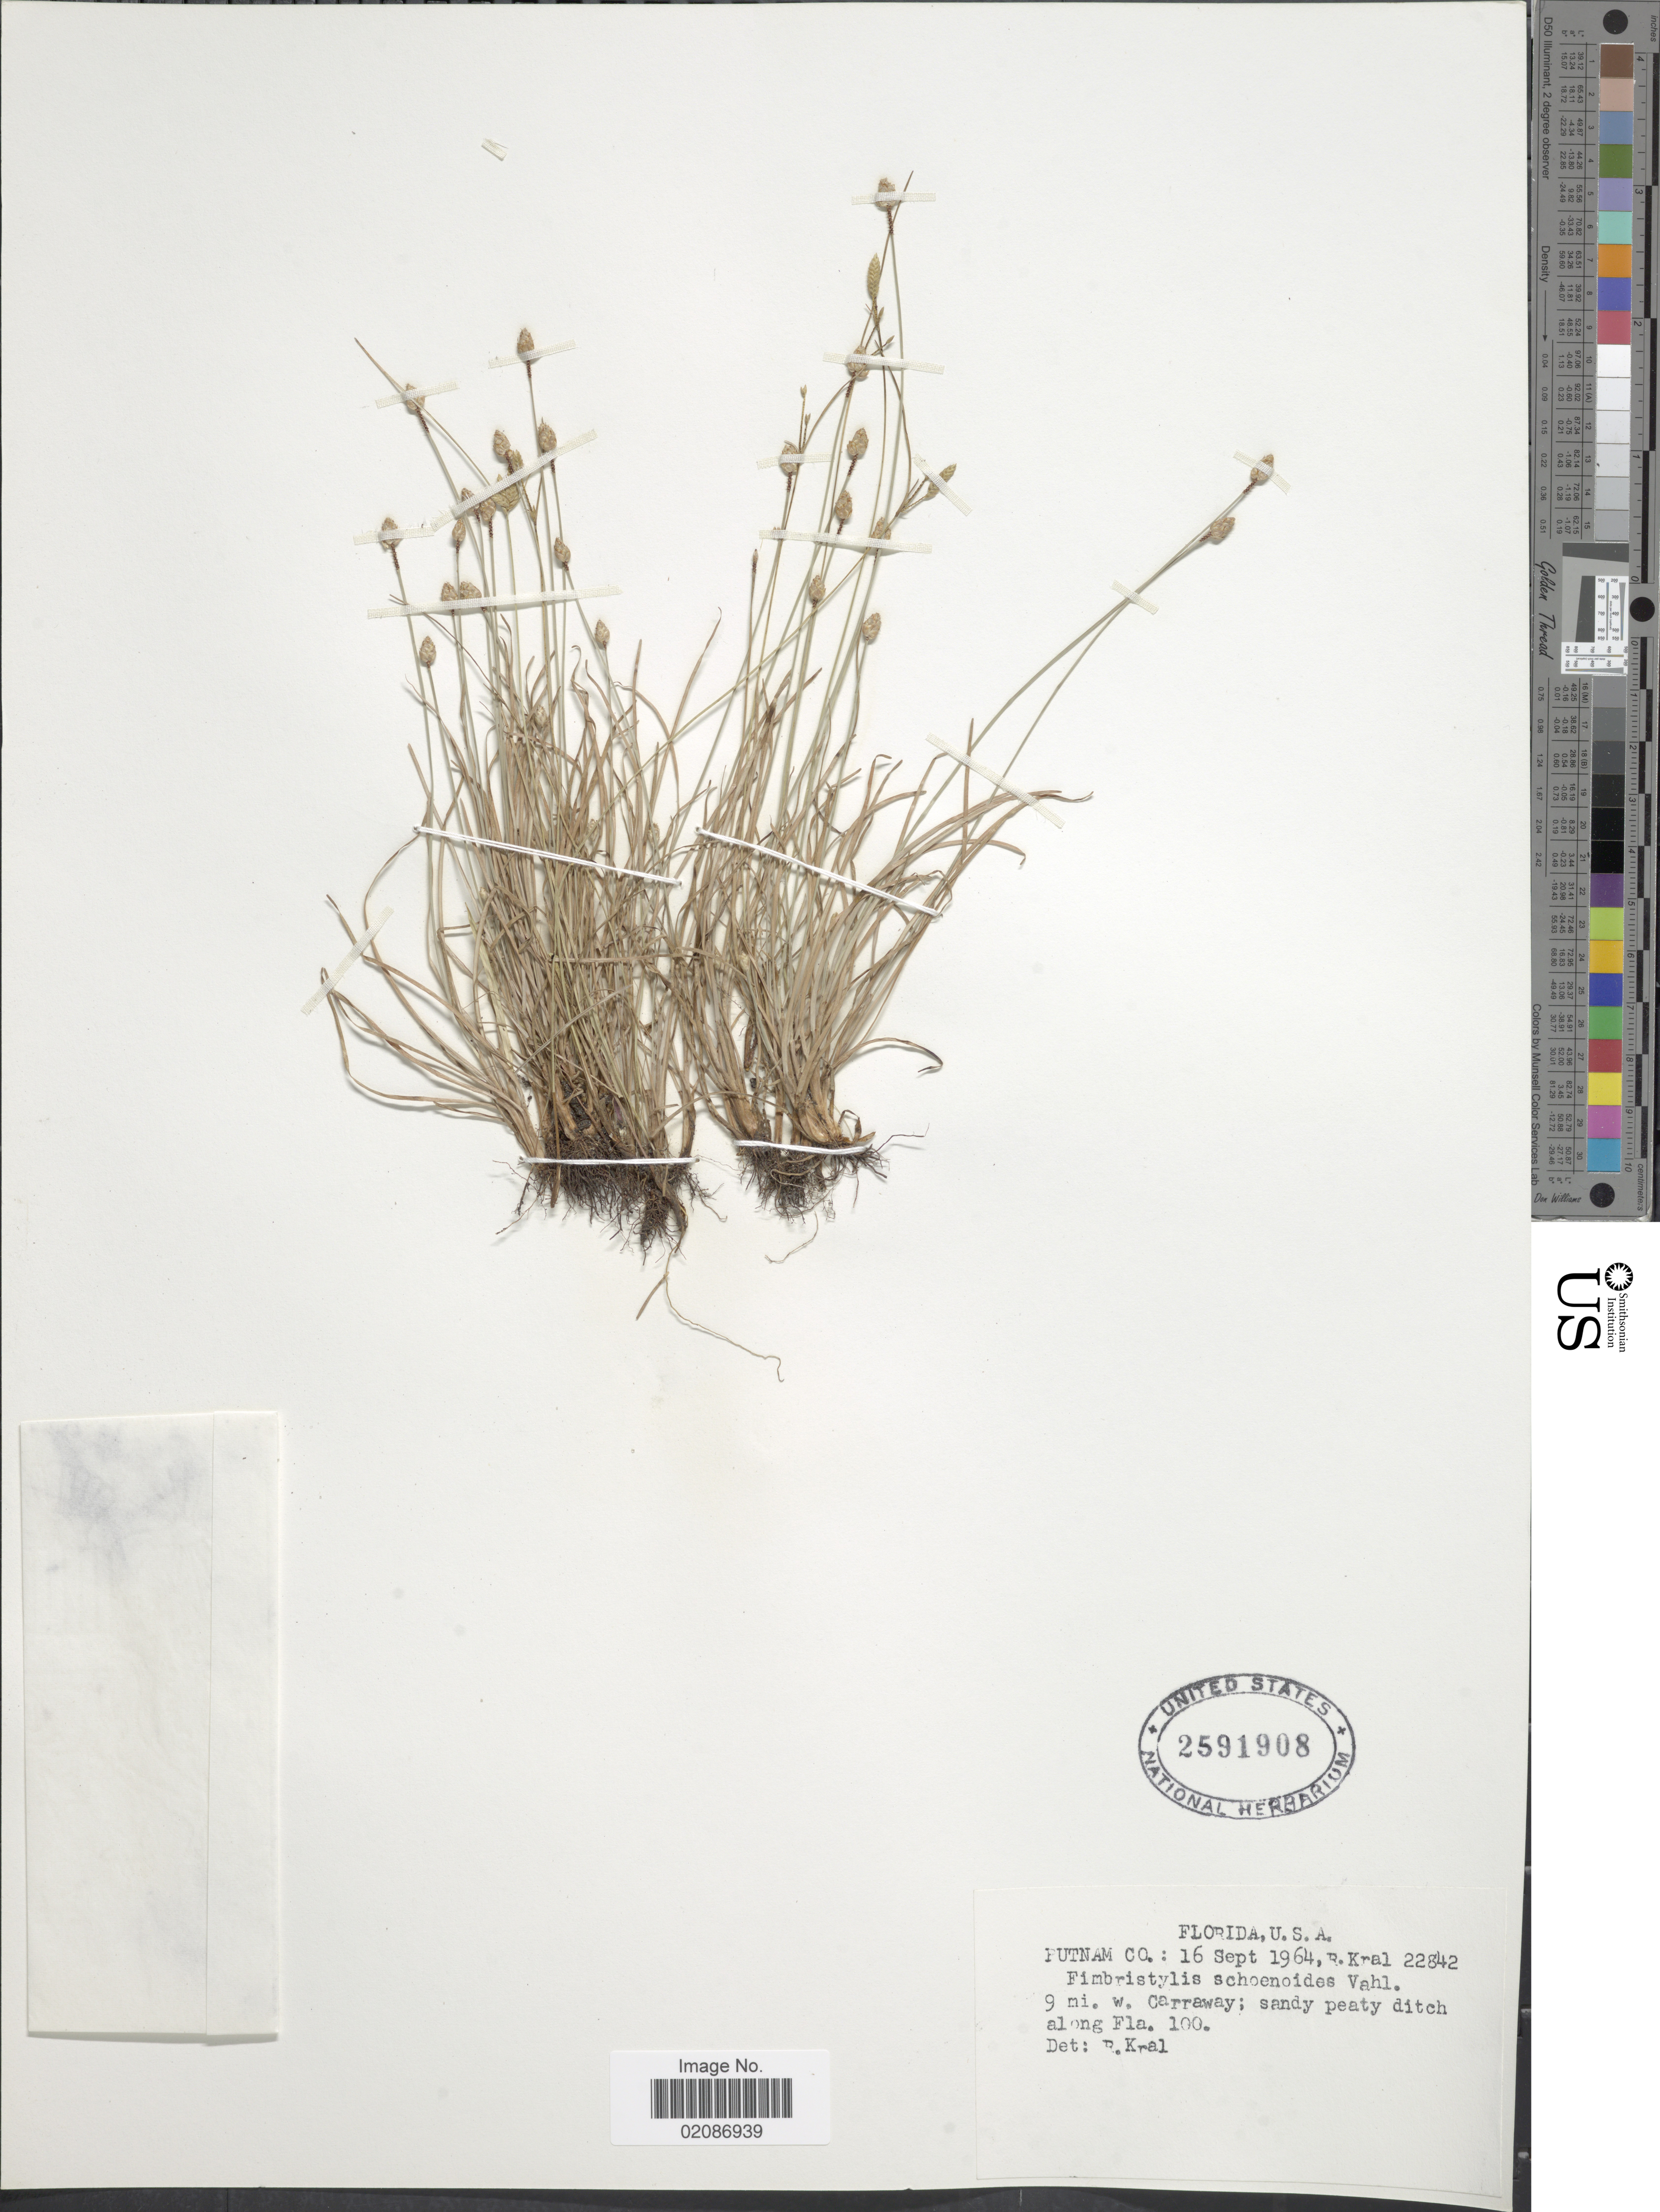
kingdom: Plantae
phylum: Tracheophyta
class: Liliopsida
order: Poales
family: Cyperaceae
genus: Fimbristylis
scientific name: Fimbristylis schoenoides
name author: (Retz.) Vahl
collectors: R. Kral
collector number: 22842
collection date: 1964-09-16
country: United States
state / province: Florida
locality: Putnam Co.: 9 mi. w. Carraway, along Fla. 100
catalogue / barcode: US 2591908